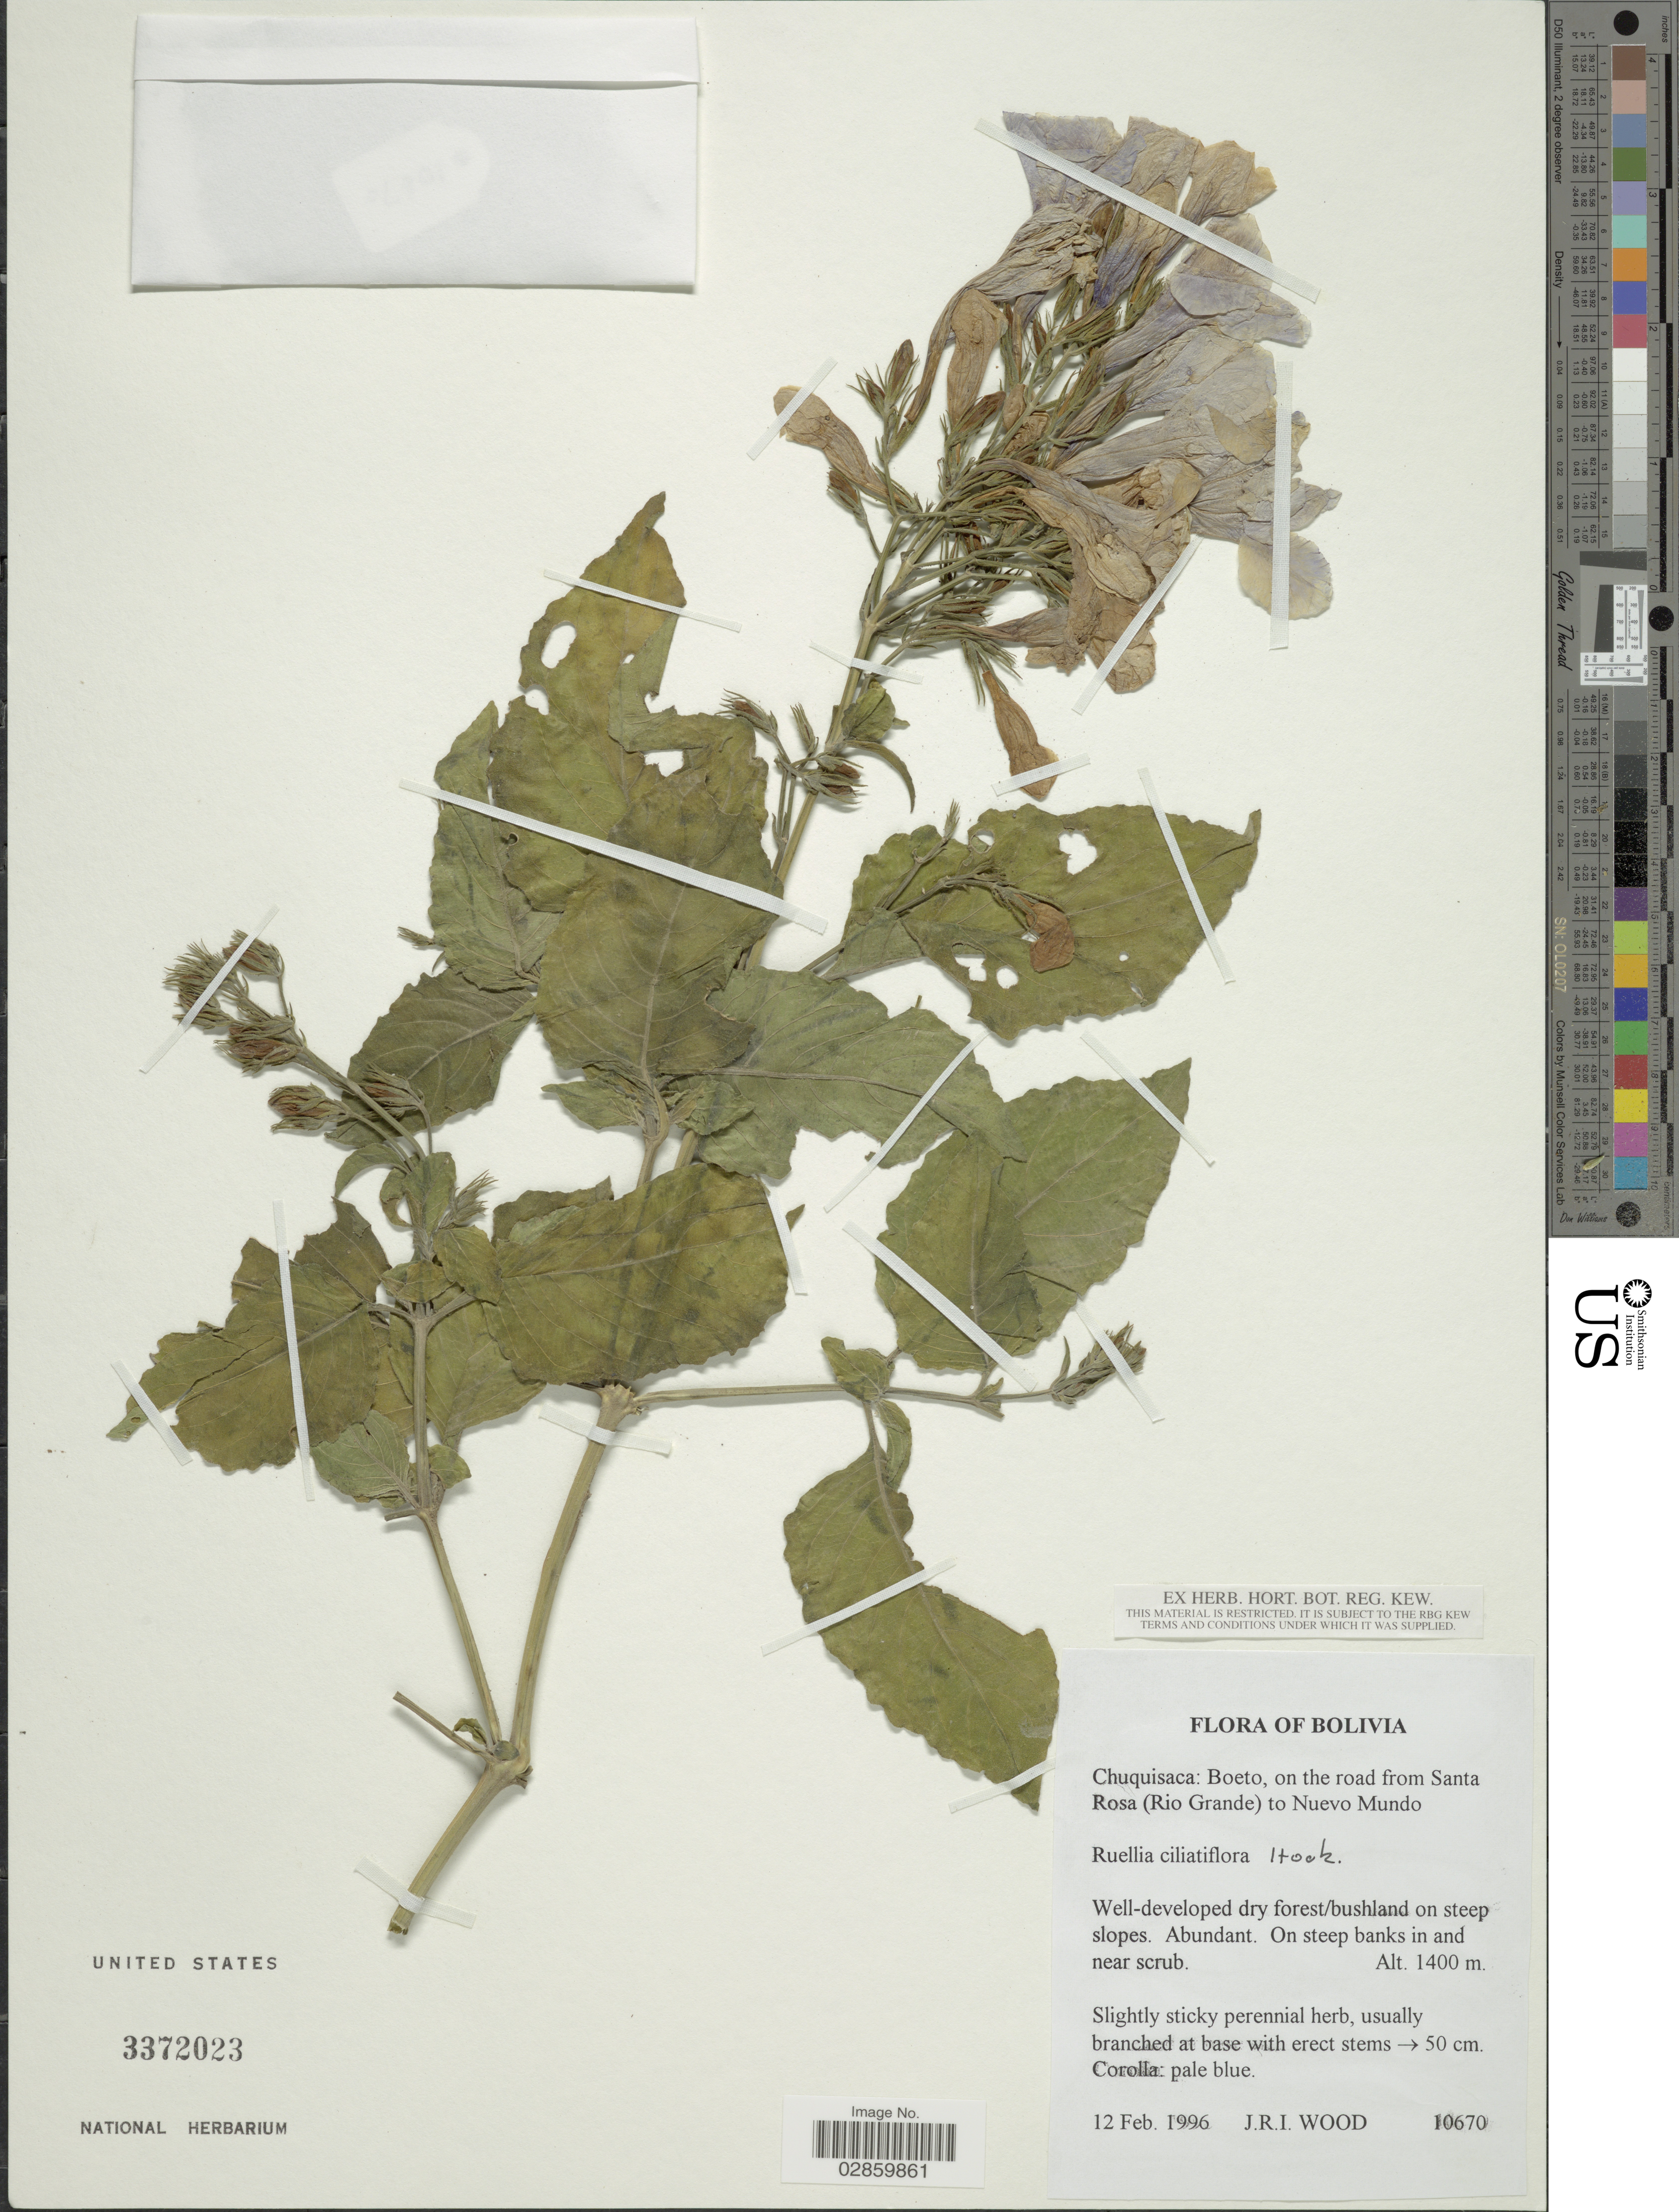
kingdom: Plantae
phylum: Tracheophyta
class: Magnoliopsida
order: Lamiales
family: Acanthaceae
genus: Ruellia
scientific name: Ruellia ciliatiflora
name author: Hook.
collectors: J. R. I. Wood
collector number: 10670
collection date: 1996-02-12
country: Bolivia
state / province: Chuquisaca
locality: Boeto, on the road from Santa Rosa (Rio Grande) to Nuevo Mundo.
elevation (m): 1400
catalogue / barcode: US 3372023